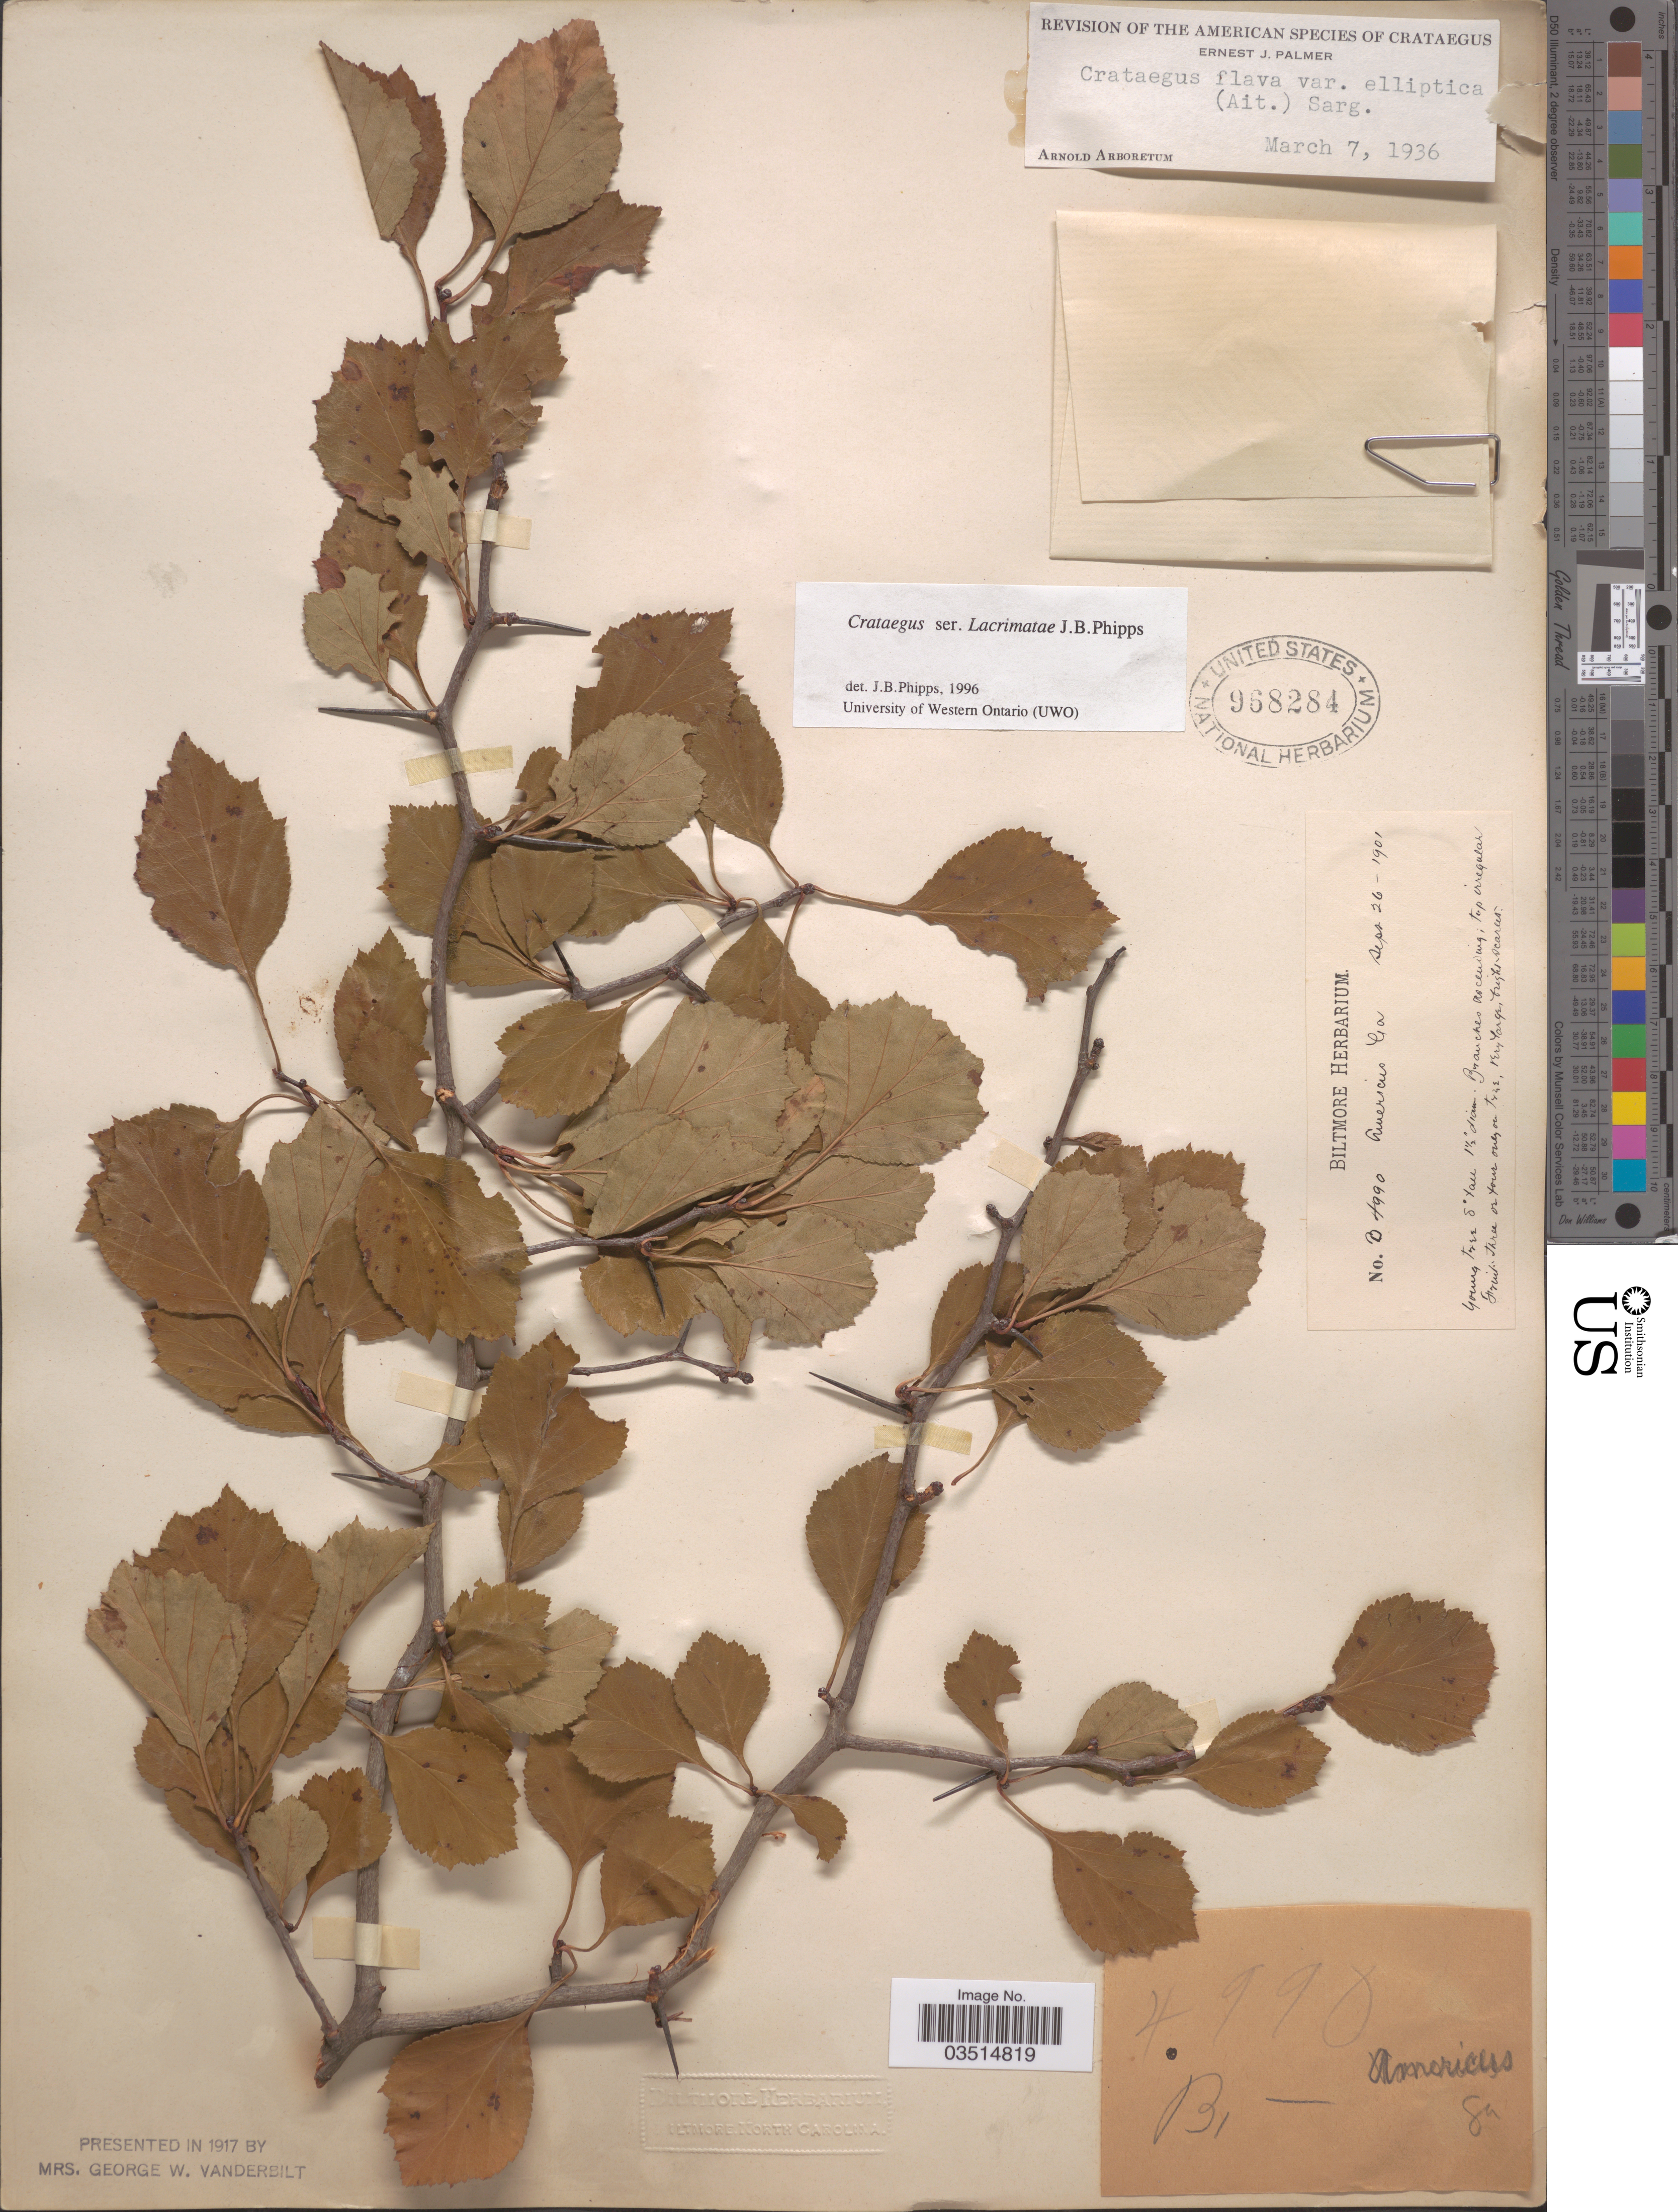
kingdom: Plantae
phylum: Tracheophyta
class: Magnoliopsida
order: Rosales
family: Rosaceae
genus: Crataegus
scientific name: Crataegus flava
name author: Aiton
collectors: ex herb. Biltmore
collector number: B4990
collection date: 1901-09-26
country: United States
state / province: Georgia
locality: Americus.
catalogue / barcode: US 968284